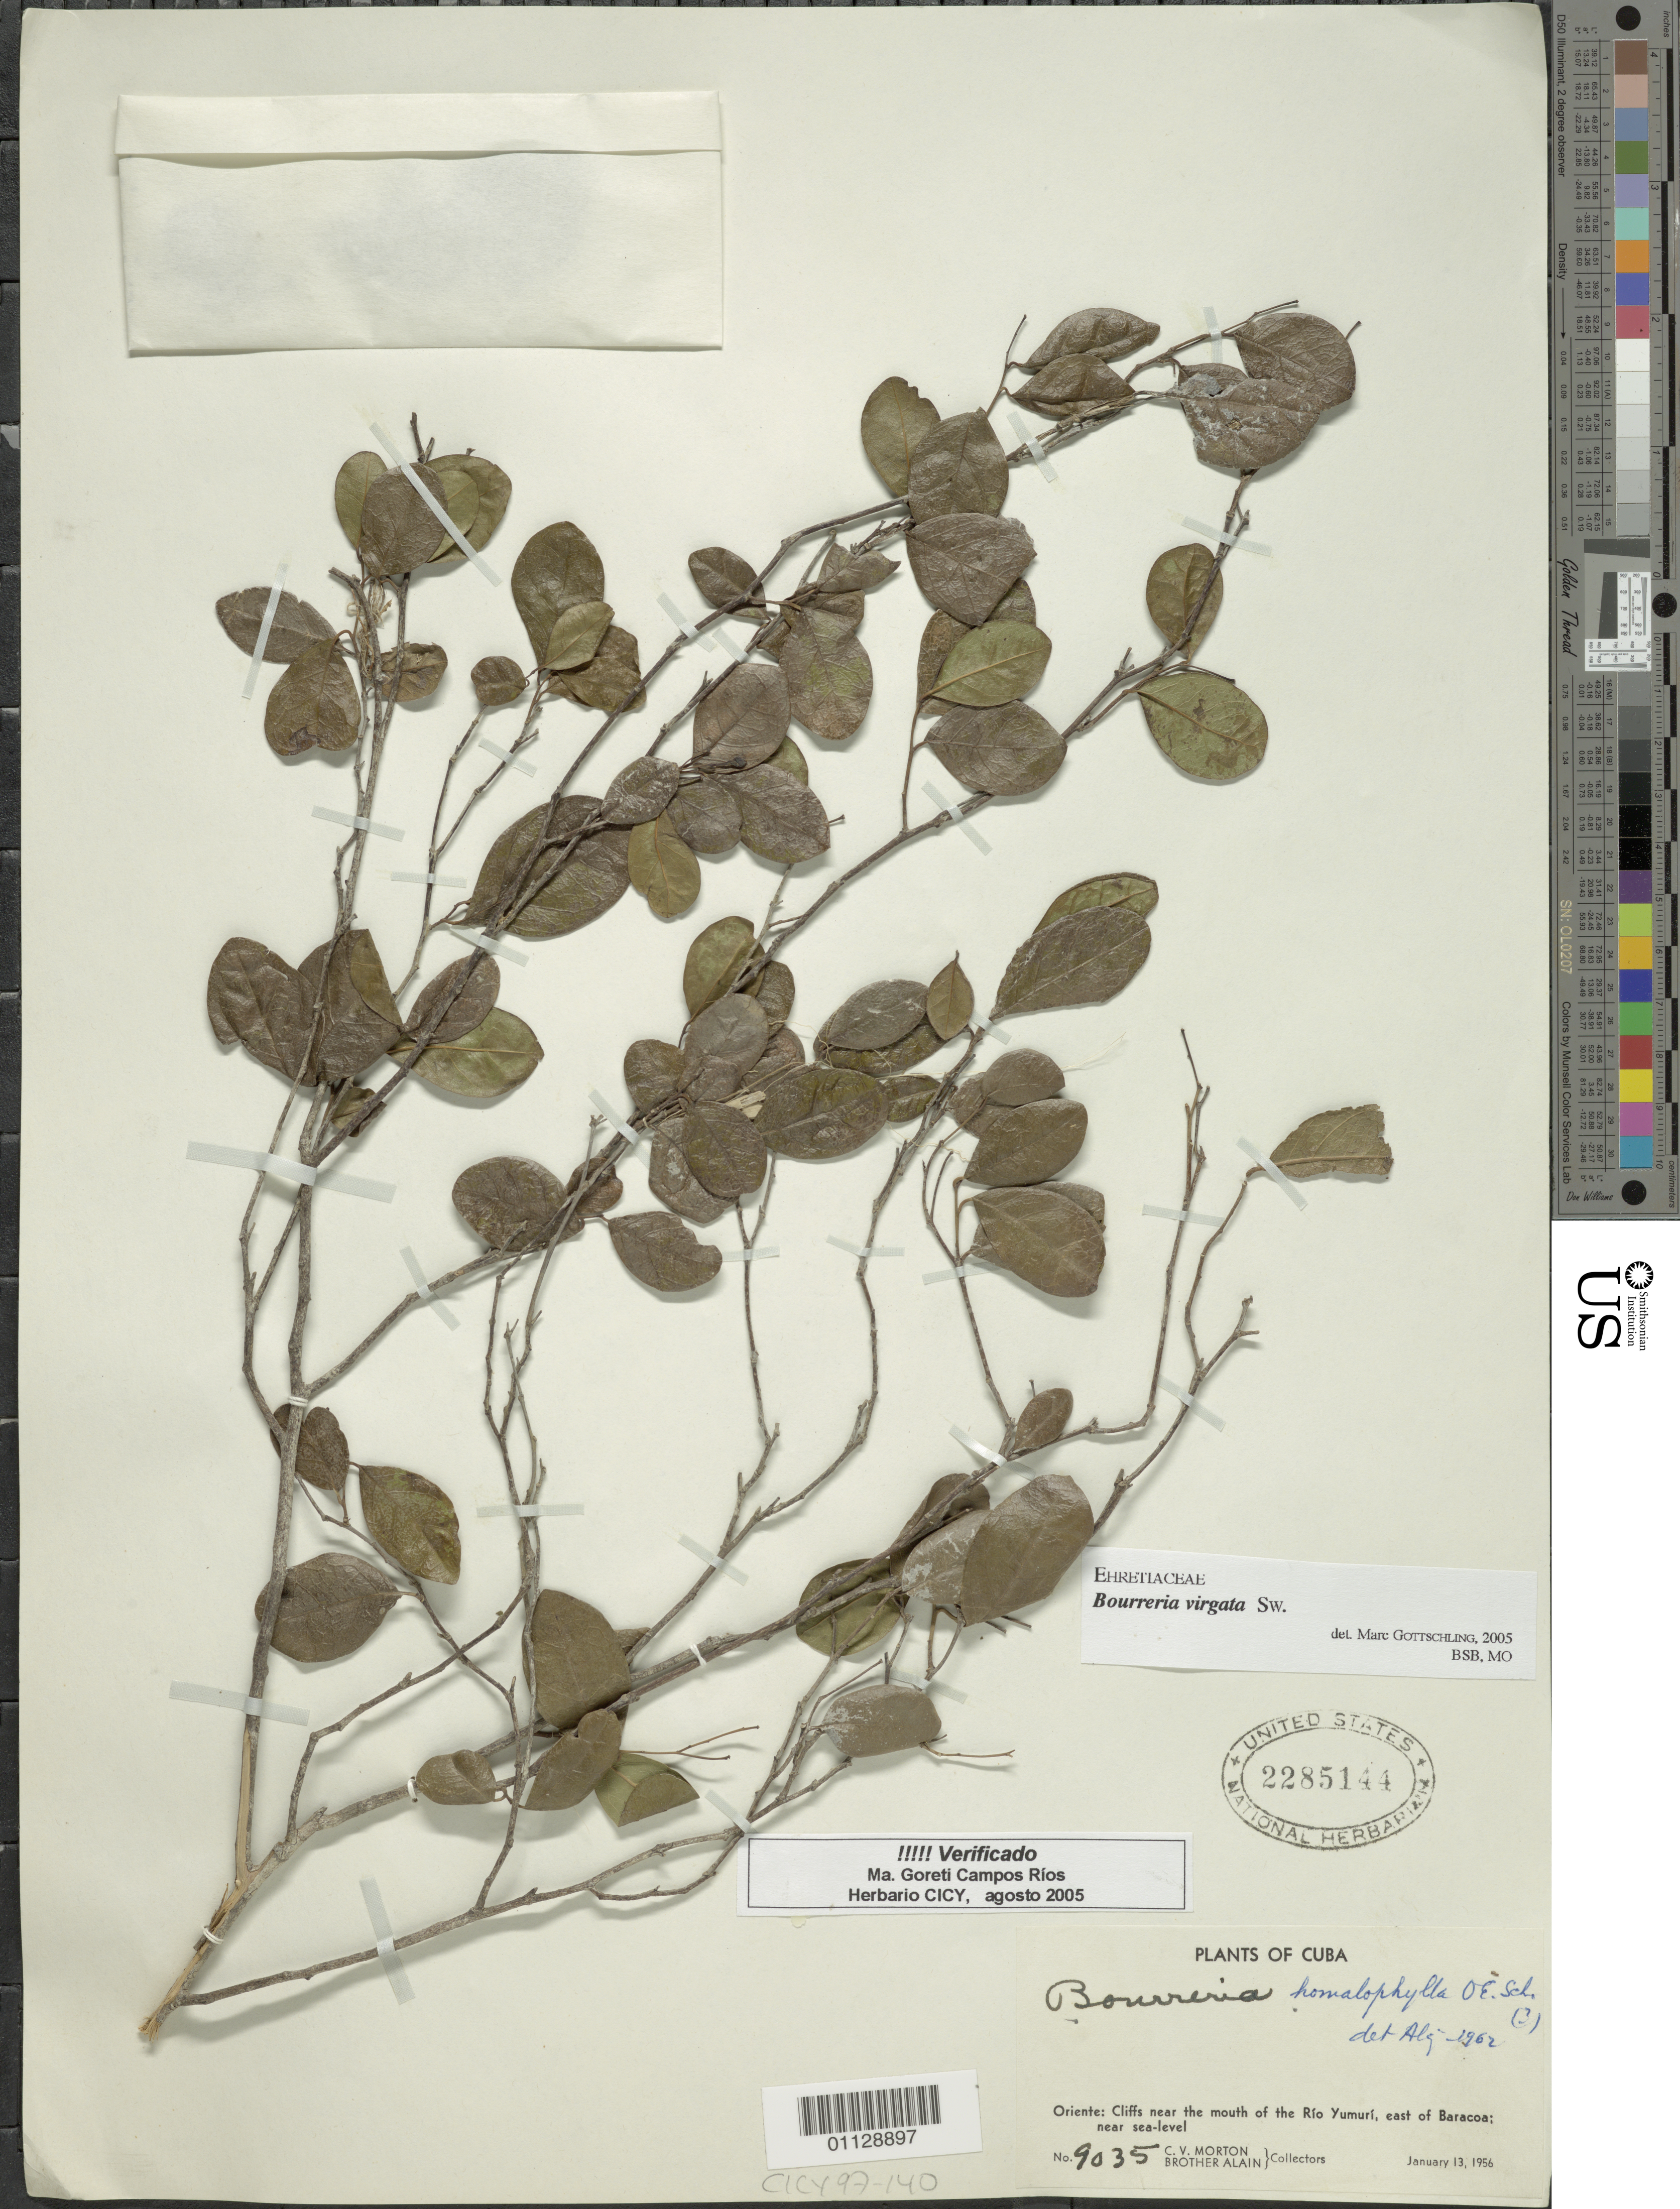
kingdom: Plantae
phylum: Tracheophyta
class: Magnoliopsida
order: Boraginales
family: Ehretiaceae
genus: Bourreria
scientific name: Bourreria virgata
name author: (Sw.) G. Don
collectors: C. V. Morton & A. H. Liogier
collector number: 9035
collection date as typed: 13 Jan 1956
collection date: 1956-01-13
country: Cuba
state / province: Guantánamo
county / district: Baracoa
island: Cuba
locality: Cliffs neart he mouth of the Rio Yumuri; east of Baracoa; near sea-level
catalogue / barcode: US 2285144